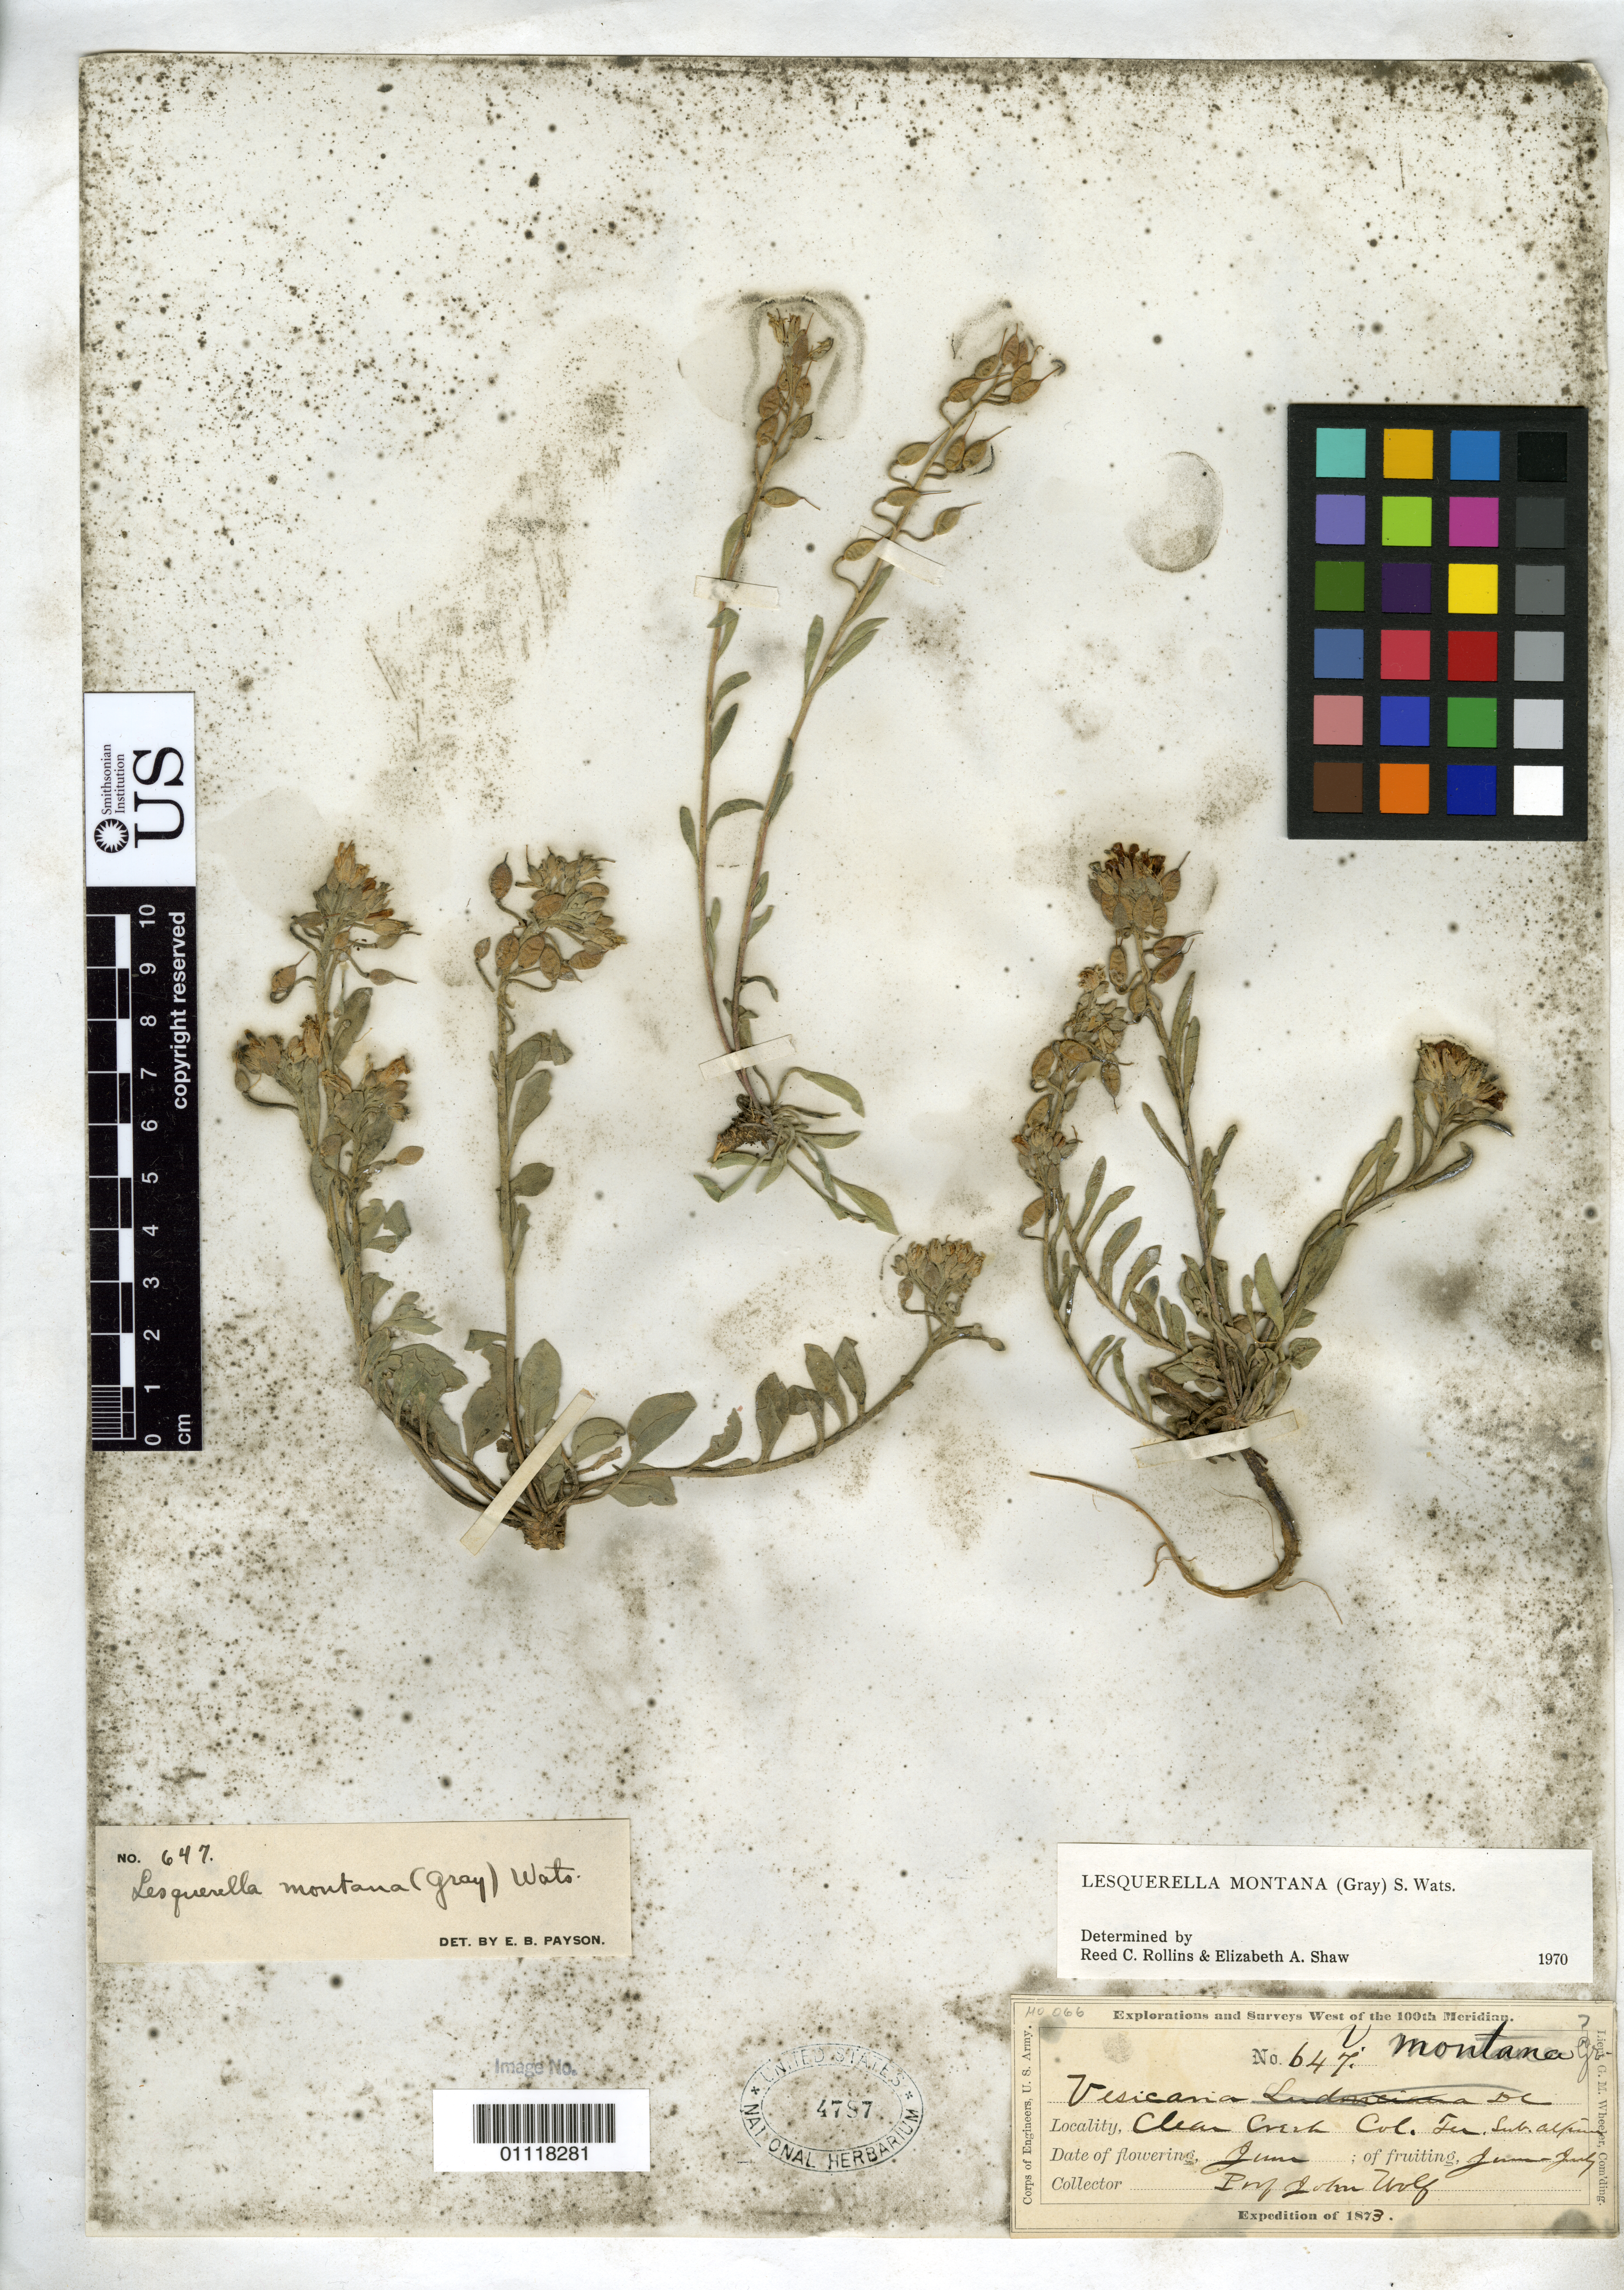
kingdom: Plantae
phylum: Tracheophyta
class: Magnoliopsida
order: Brassicales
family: Brassicaceae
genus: Lesquerella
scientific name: Lesquerella montana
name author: (A. Gray) S. Watson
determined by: Rollins, R. C.; Shaw, E. A.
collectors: J. Wolfe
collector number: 647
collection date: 1873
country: United States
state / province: Colorado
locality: Clear Creeks.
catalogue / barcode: US 4797